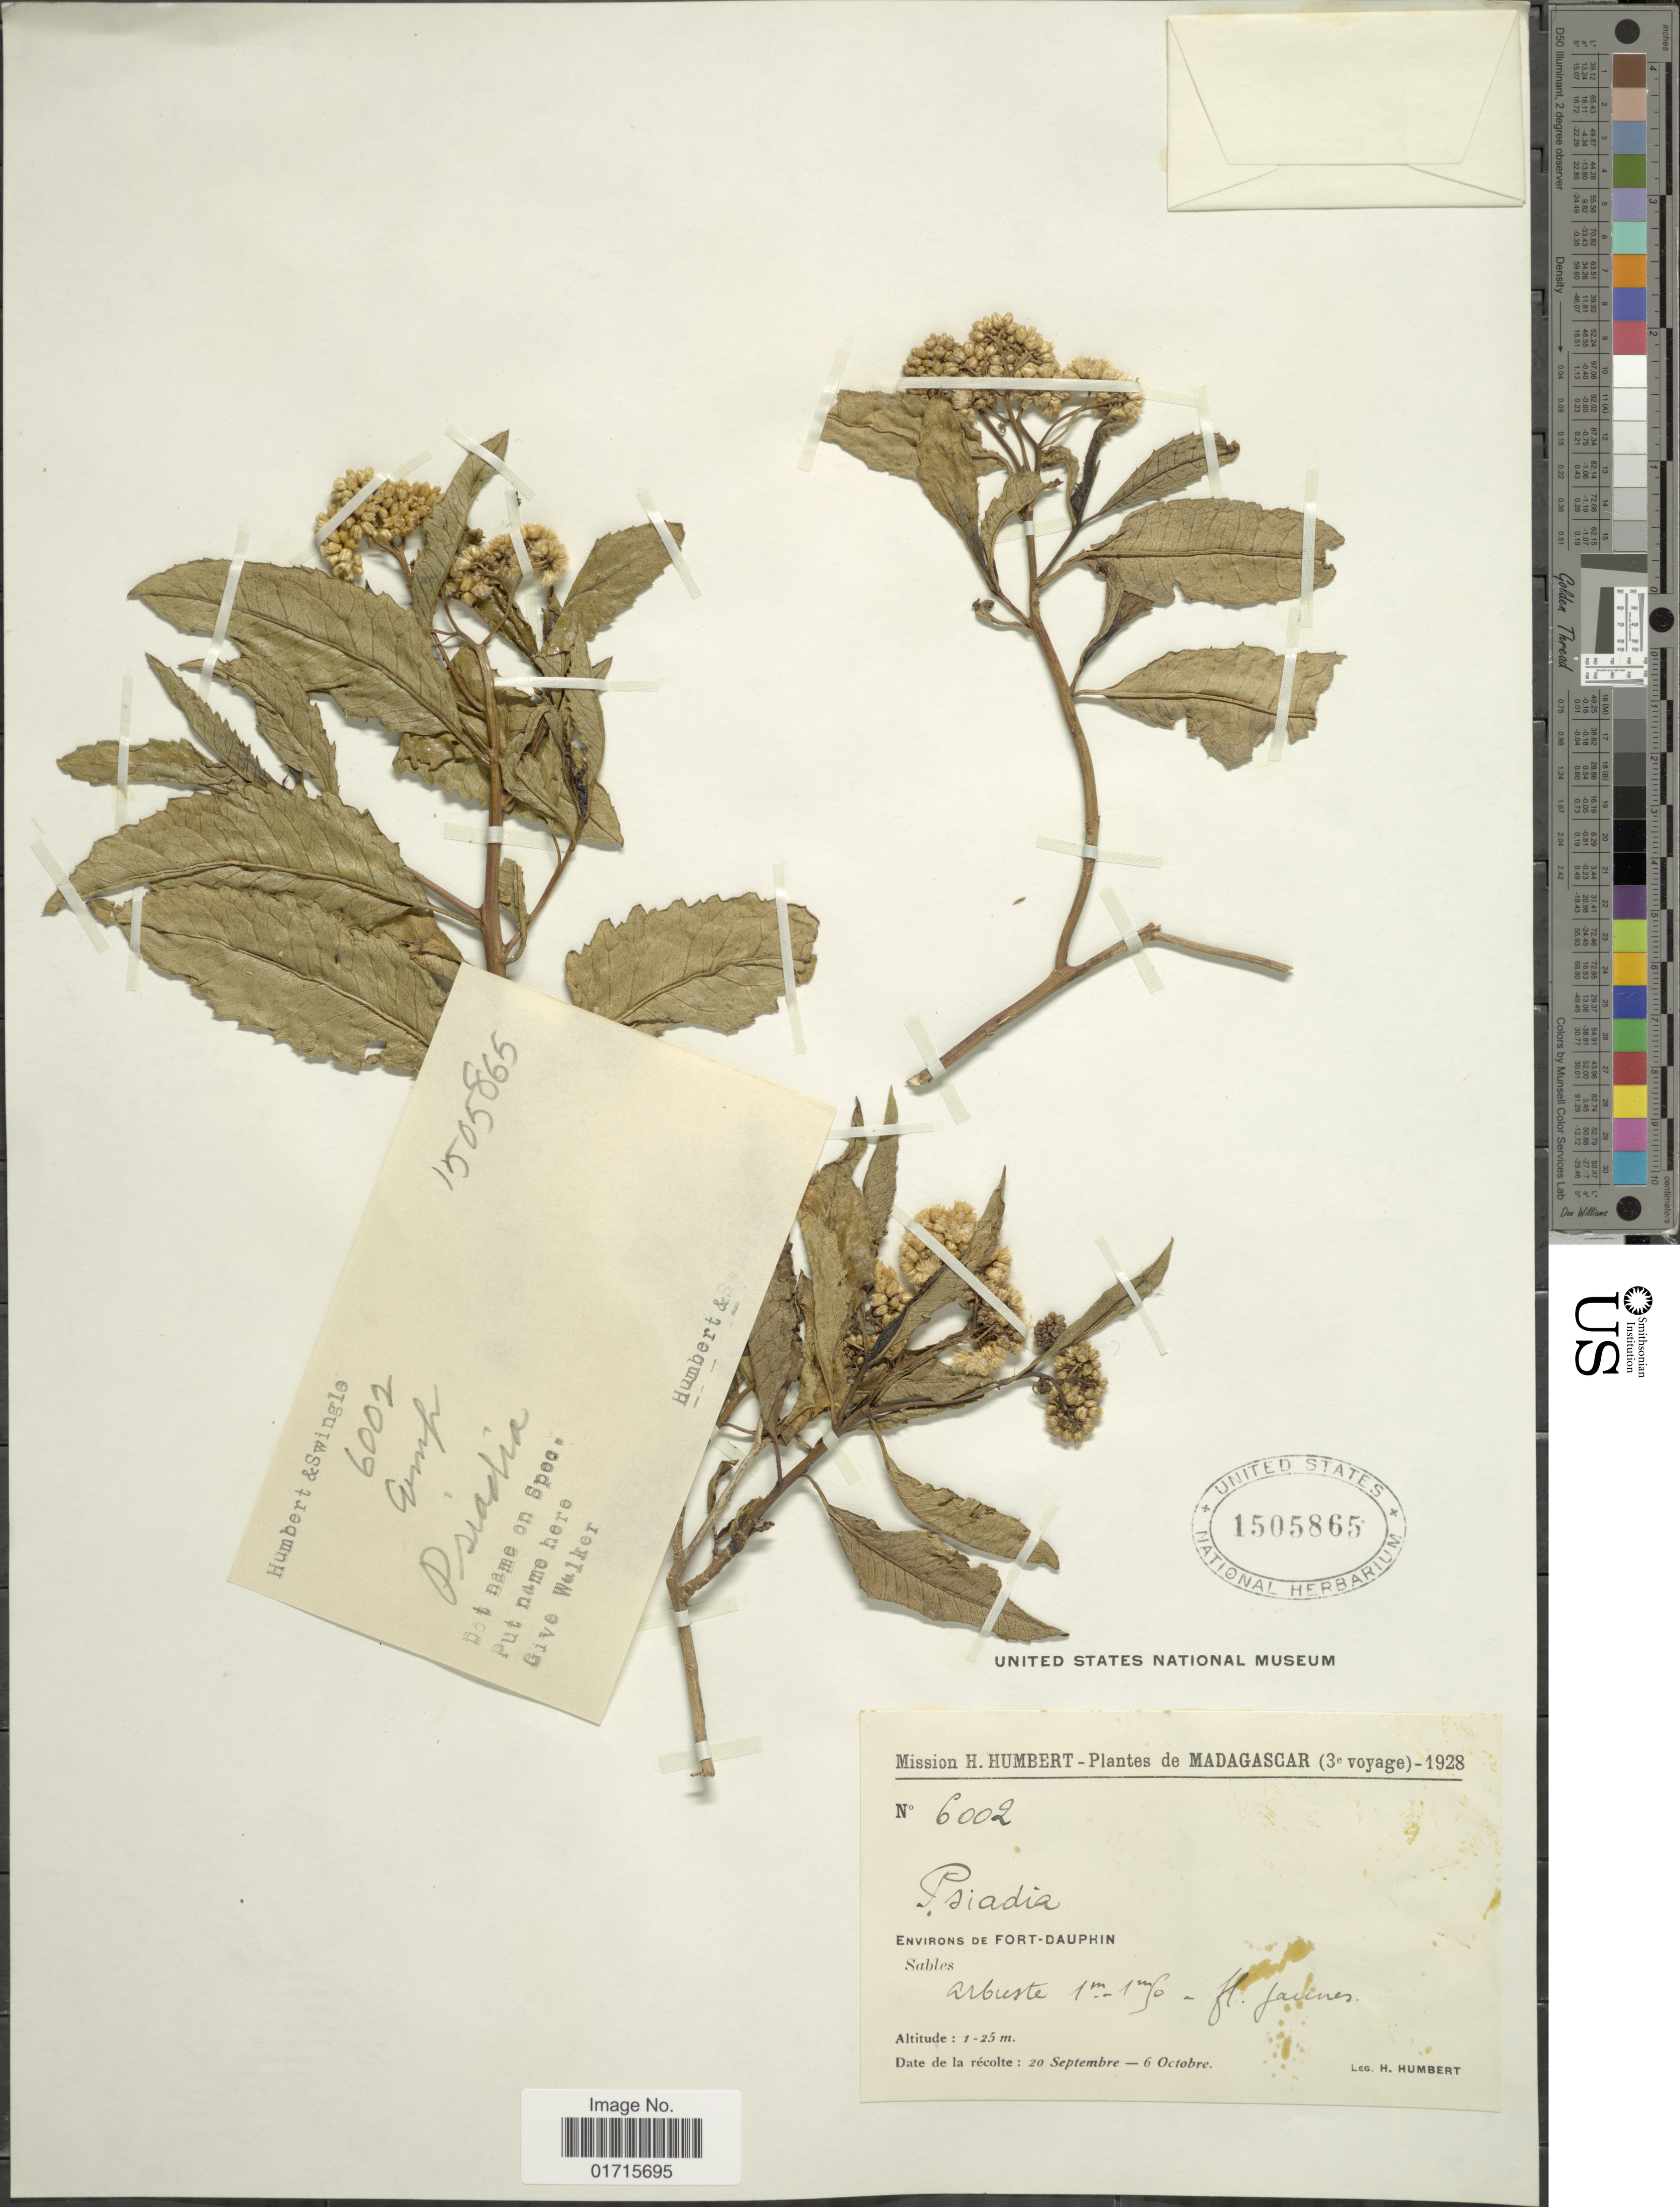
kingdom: Plantae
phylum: Tracheophyta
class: Magnoliopsida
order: Asterales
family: Asteraceae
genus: Psiadia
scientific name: Psiadia sp.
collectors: H. Humbert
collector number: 6002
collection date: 1928-09-20/1928-10-06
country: Madagascar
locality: Madagascar. Environs de Fort-Dauphin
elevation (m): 1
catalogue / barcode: US 1505865